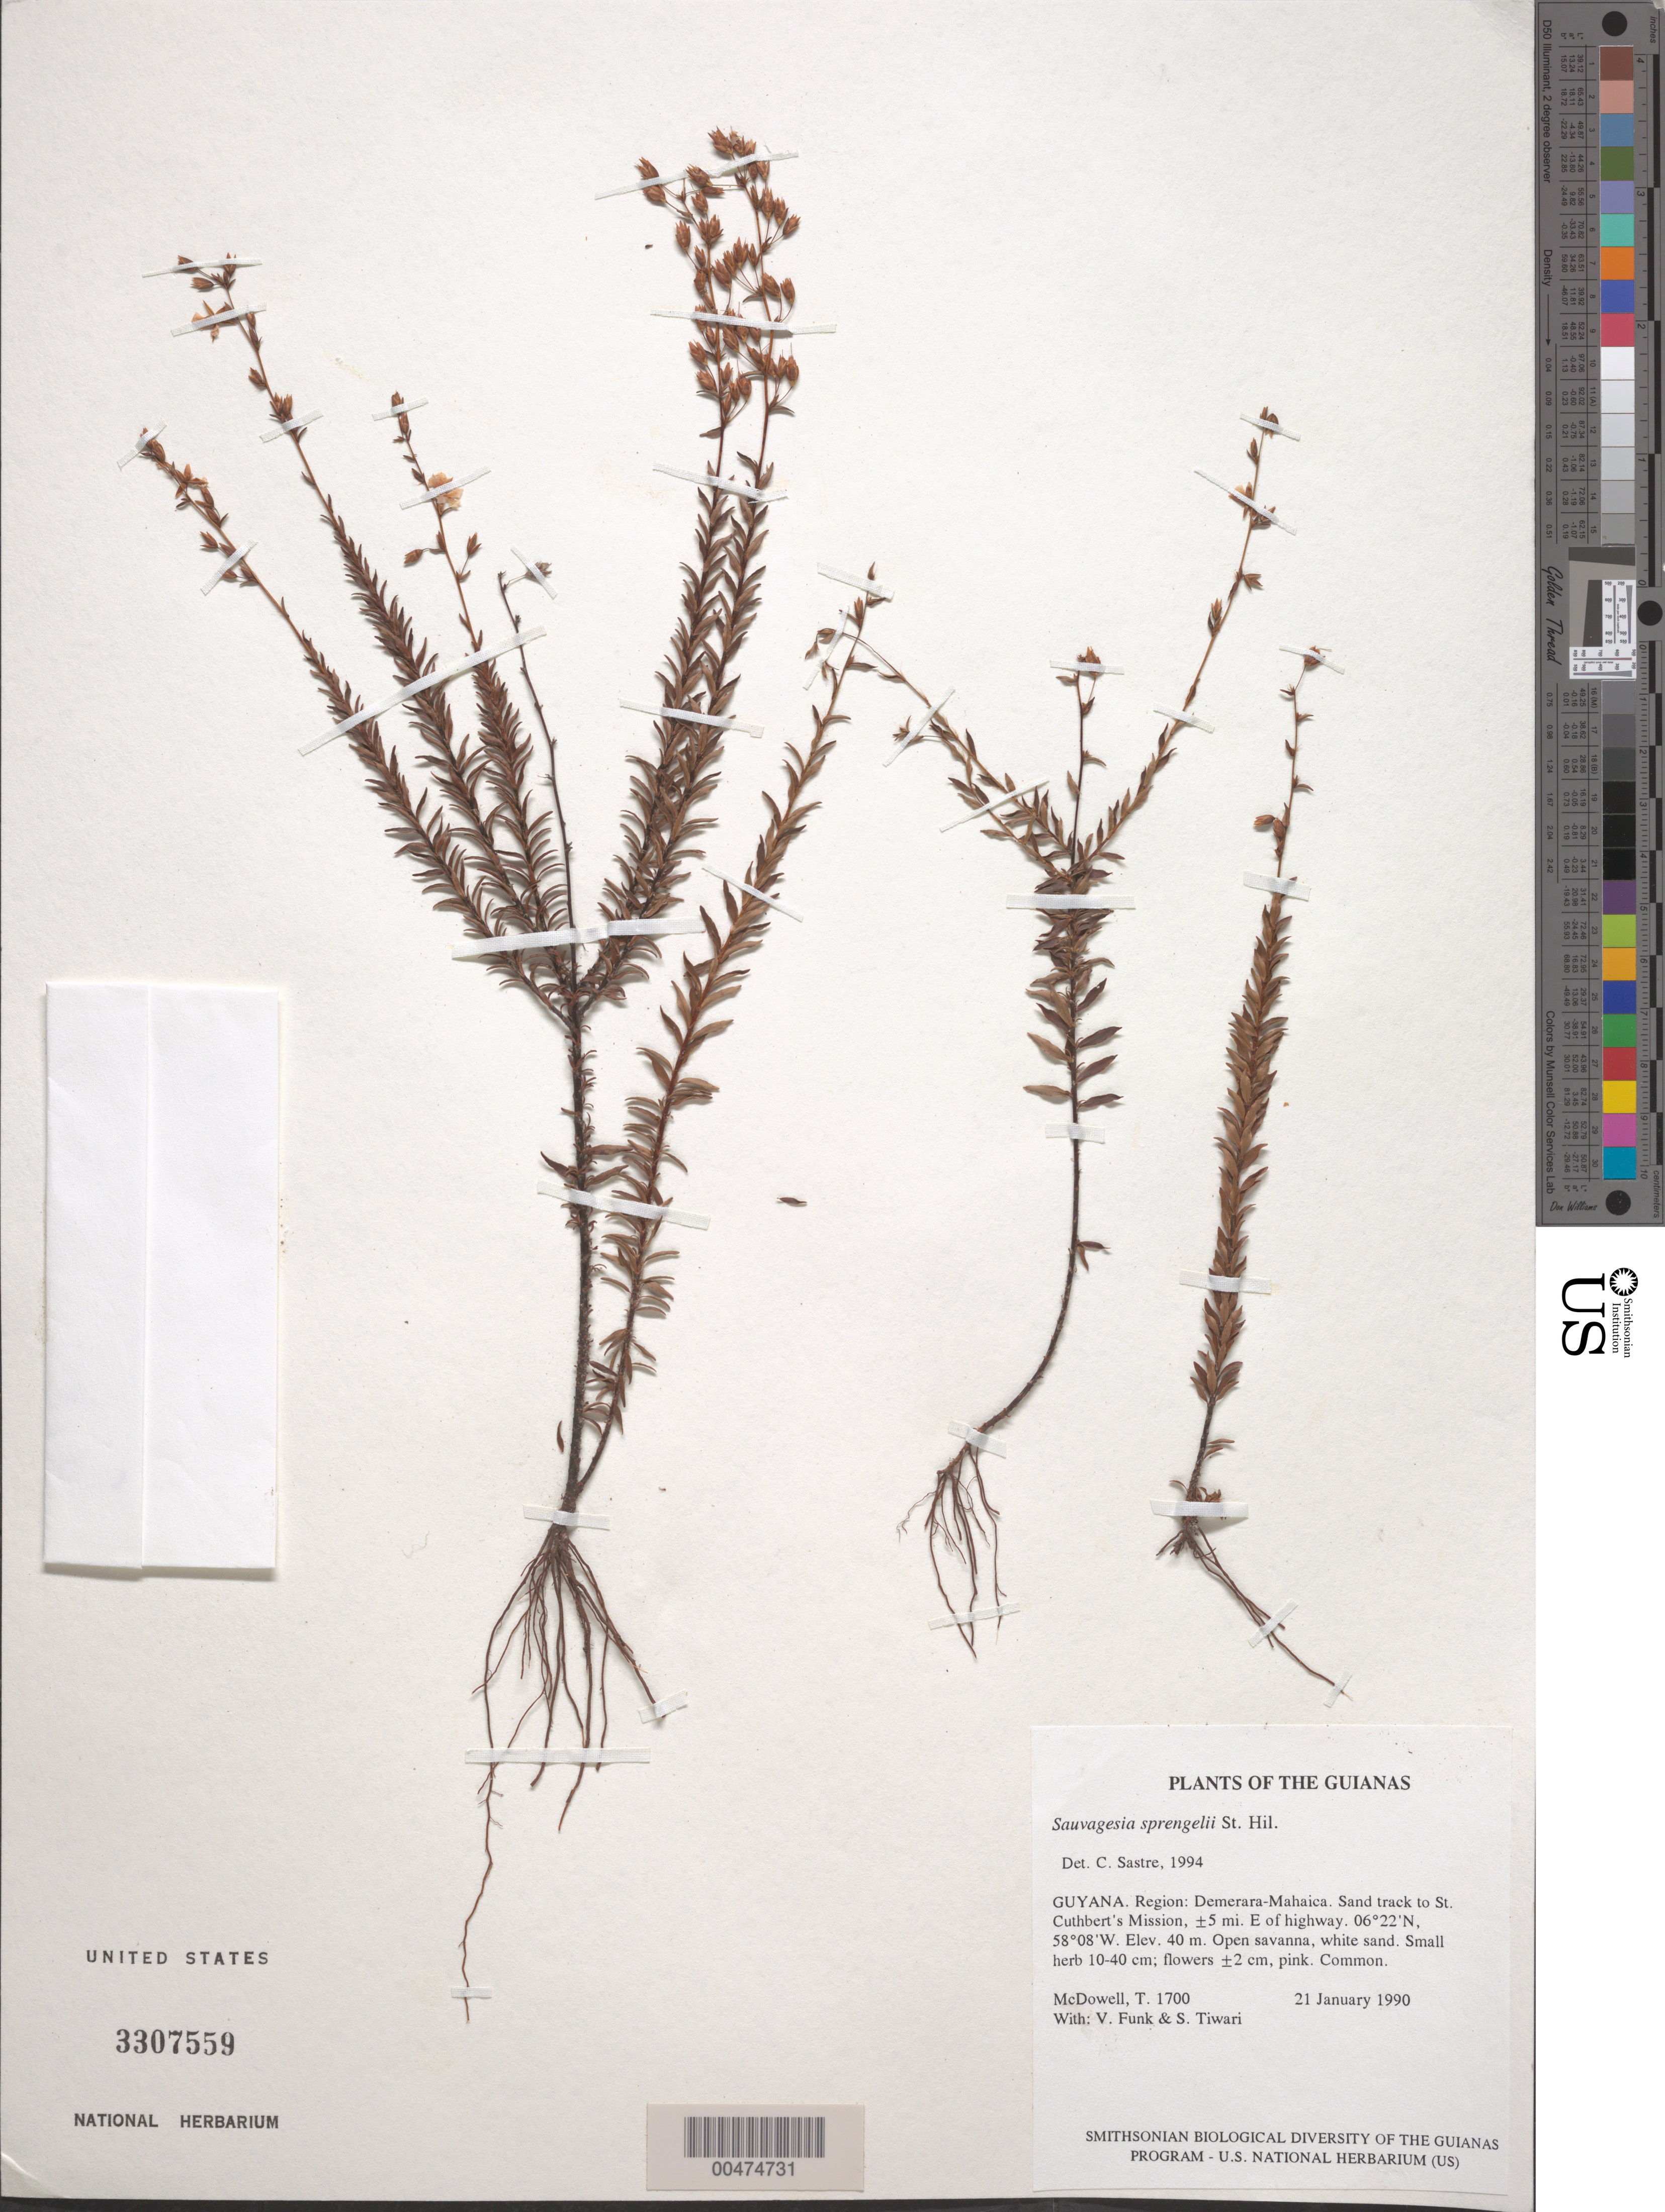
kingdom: Plantae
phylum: Tracheophyta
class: Magnoliopsida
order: Malpighiales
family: Ochnaceae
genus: Sauvagesia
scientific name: Sauvagesia sprengelii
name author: A. St.-Hil.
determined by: Sastre, C. H. L.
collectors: T. McDowell, V. Funk & S. Tiwari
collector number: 1700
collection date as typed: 21 January 1990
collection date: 1990-01-21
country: Guyana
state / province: Demerara-Mahaica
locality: Sand track to St. Cuthbert's Mission, ±5 mi. E of highway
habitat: Open savanna, white sand, highly soaked from 3 weeks of rain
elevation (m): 40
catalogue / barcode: US 3307559